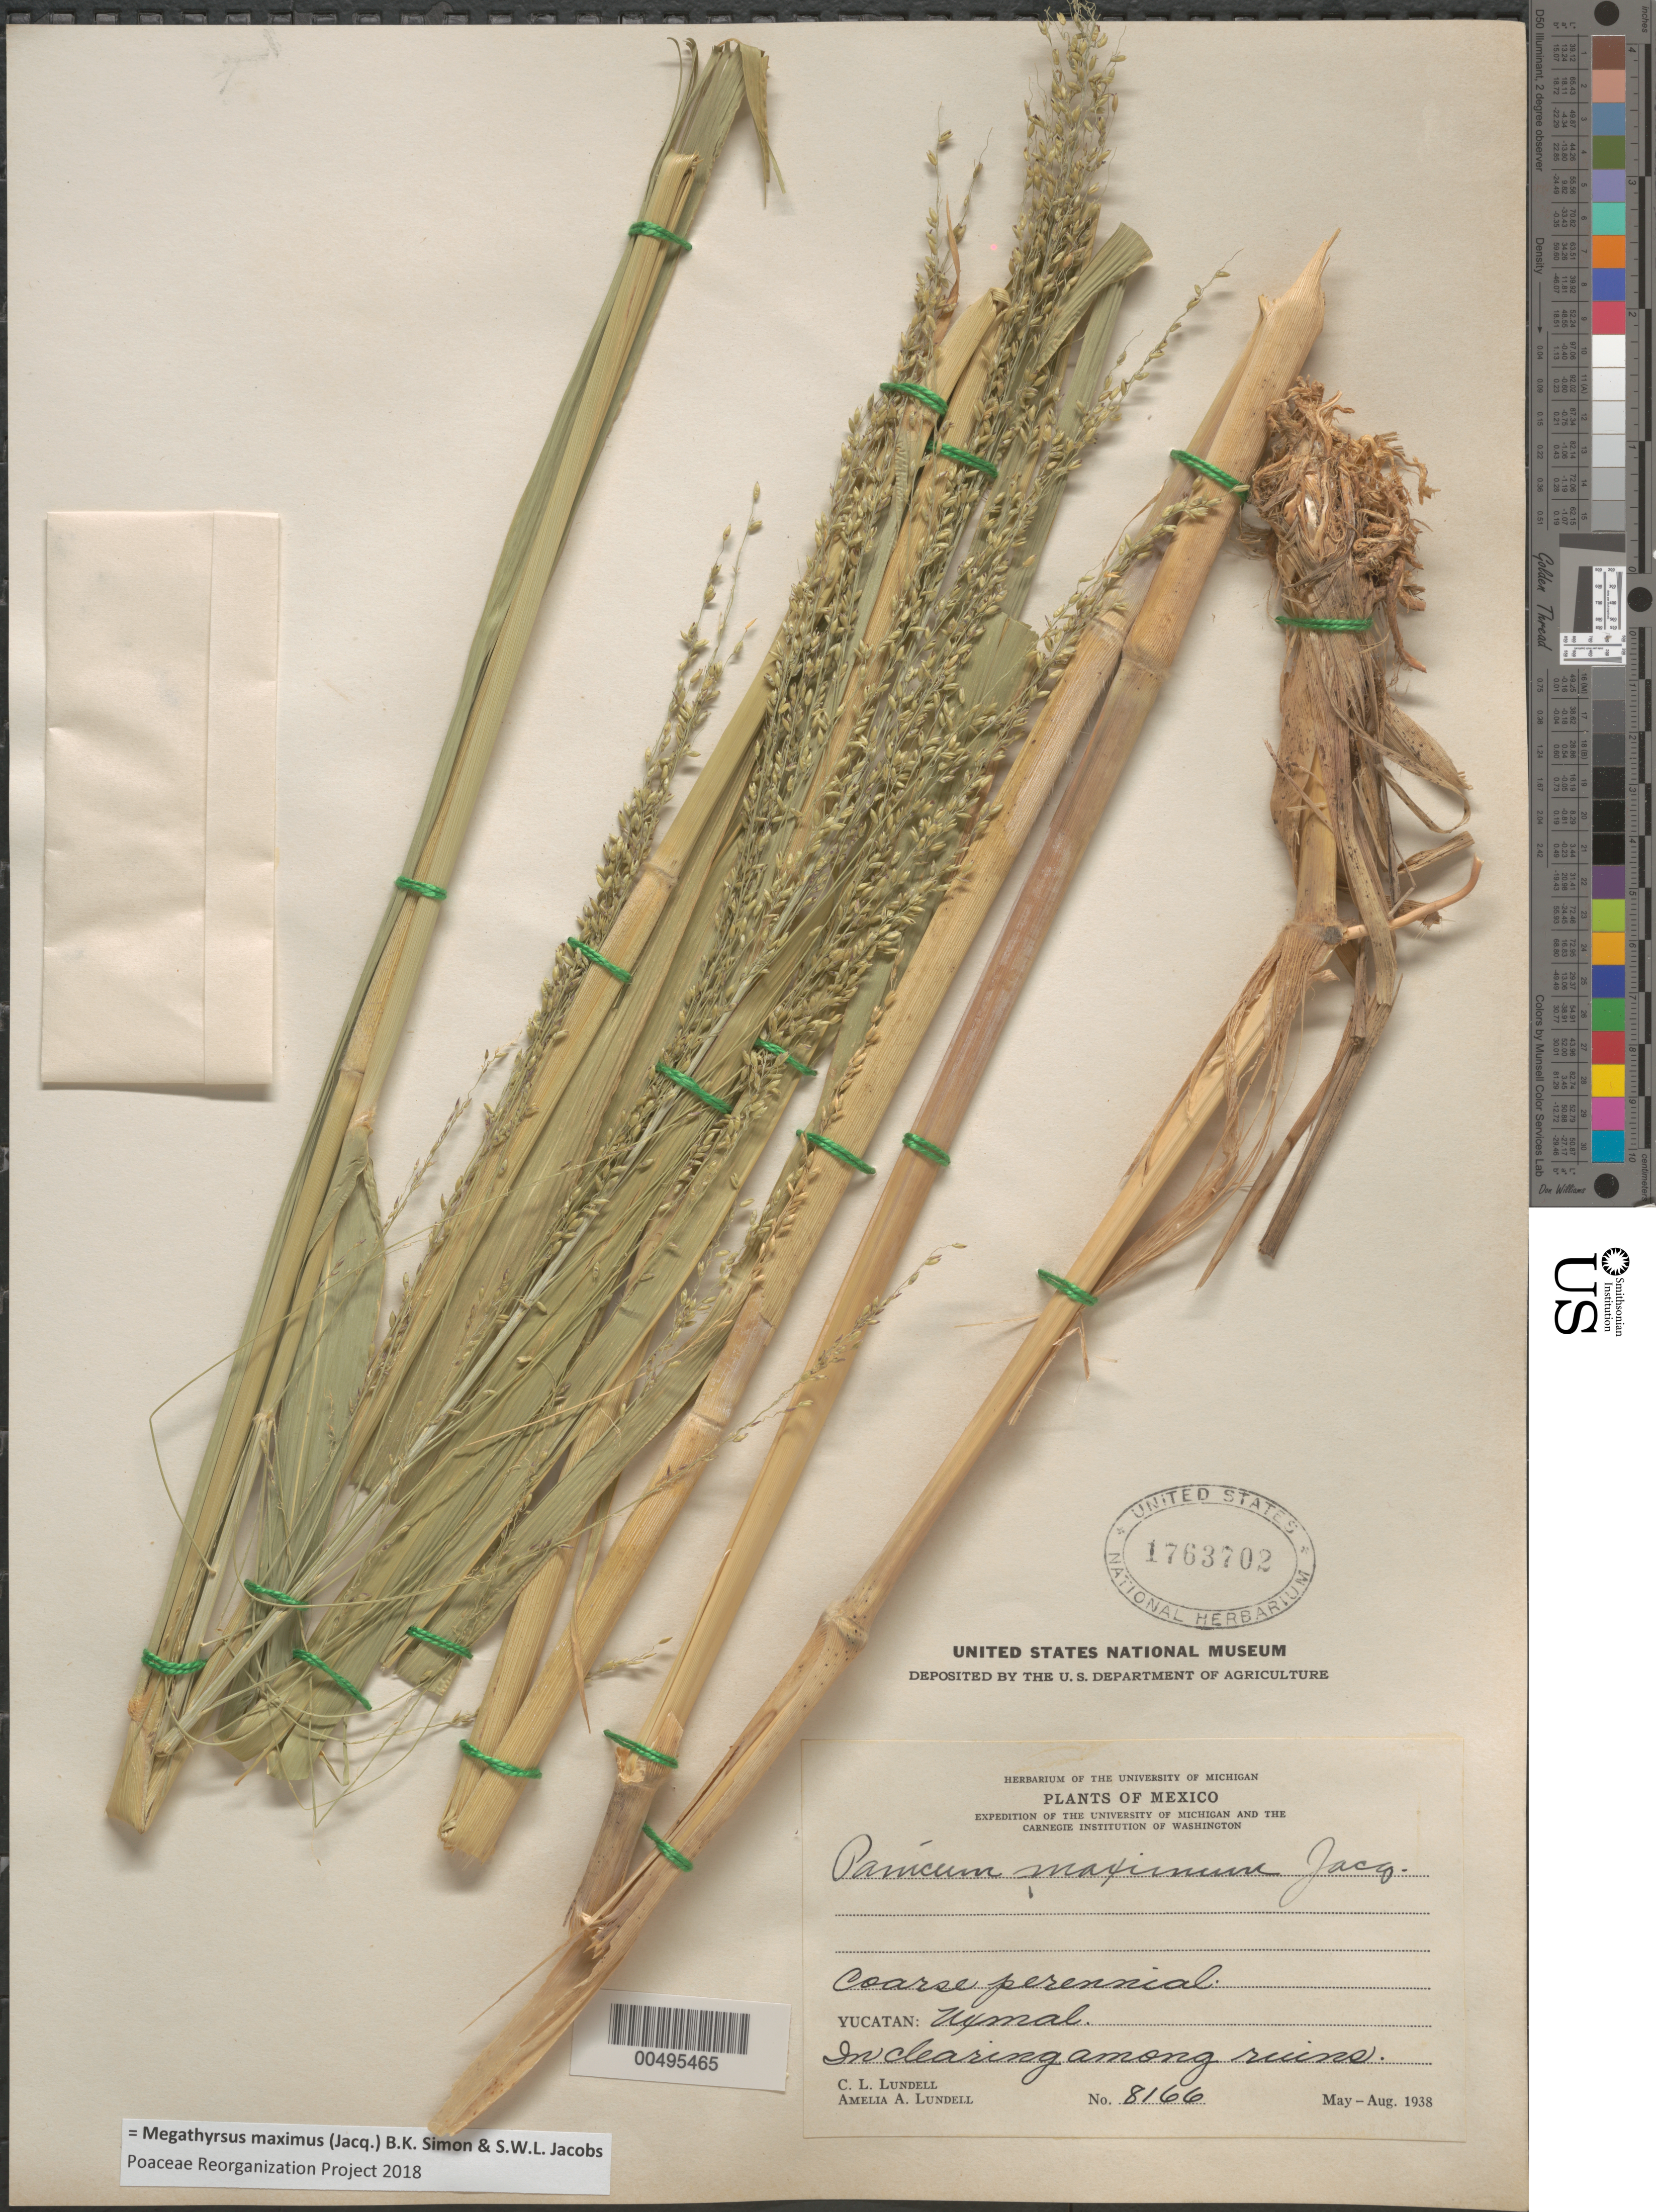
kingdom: Plantae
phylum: Tracheophyta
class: Liliopsida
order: Poales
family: Poaceae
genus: Megathyrsus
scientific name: Megathyrsus maximus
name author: (Jacq.) B.K. Simon & S.W.L. Jacobs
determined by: Poaceae Reorganization Project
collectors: C. L. Lundell & A. A. Lundell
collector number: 8166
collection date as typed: May 1938 to Aug 1938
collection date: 1938-05/1938-08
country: Mexico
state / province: Yucatan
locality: Uxmal, among ruins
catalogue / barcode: US 1763702